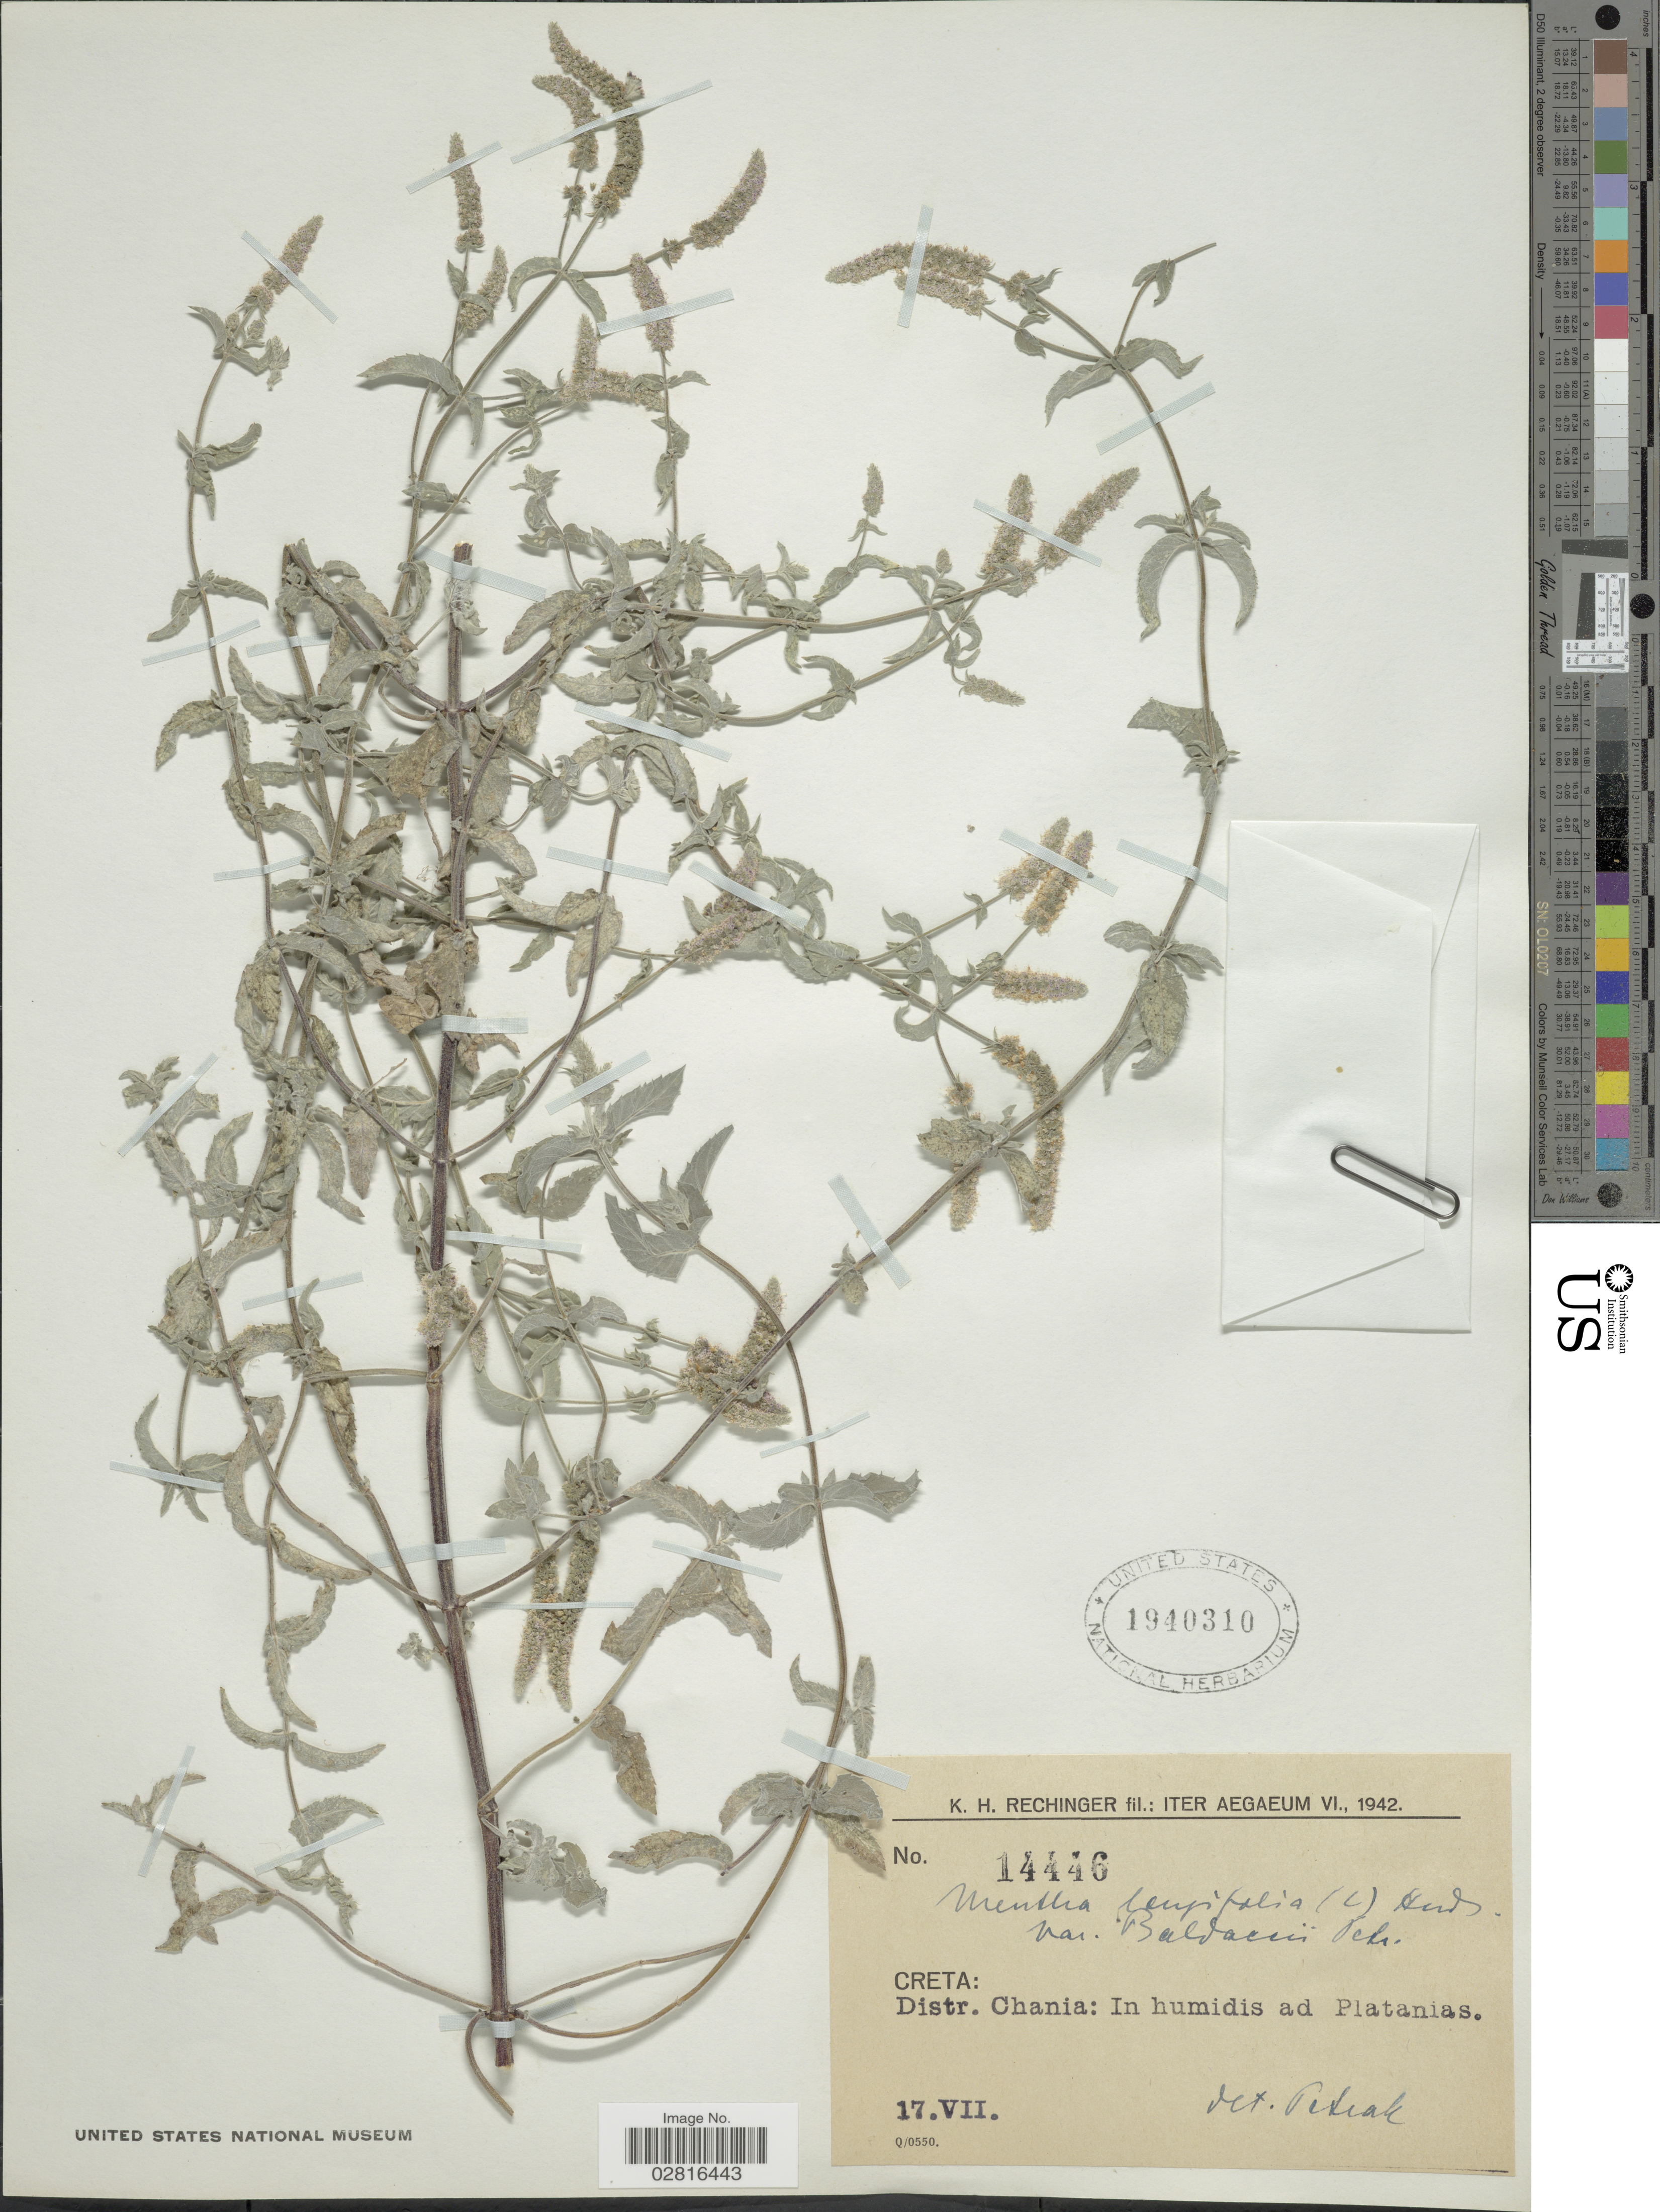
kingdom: Plantae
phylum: Tracheophyta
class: Magnoliopsida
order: Lamiales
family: Lamiaceae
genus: Mentha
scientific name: Mentha longifolia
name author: (L.) L.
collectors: K. H. Rechinger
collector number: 14446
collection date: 1942-07-17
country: Greece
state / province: Crete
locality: Iter Aegaeum. Creta: Distr. Chania: In humidis ad Platanias.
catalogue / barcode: US 1940310